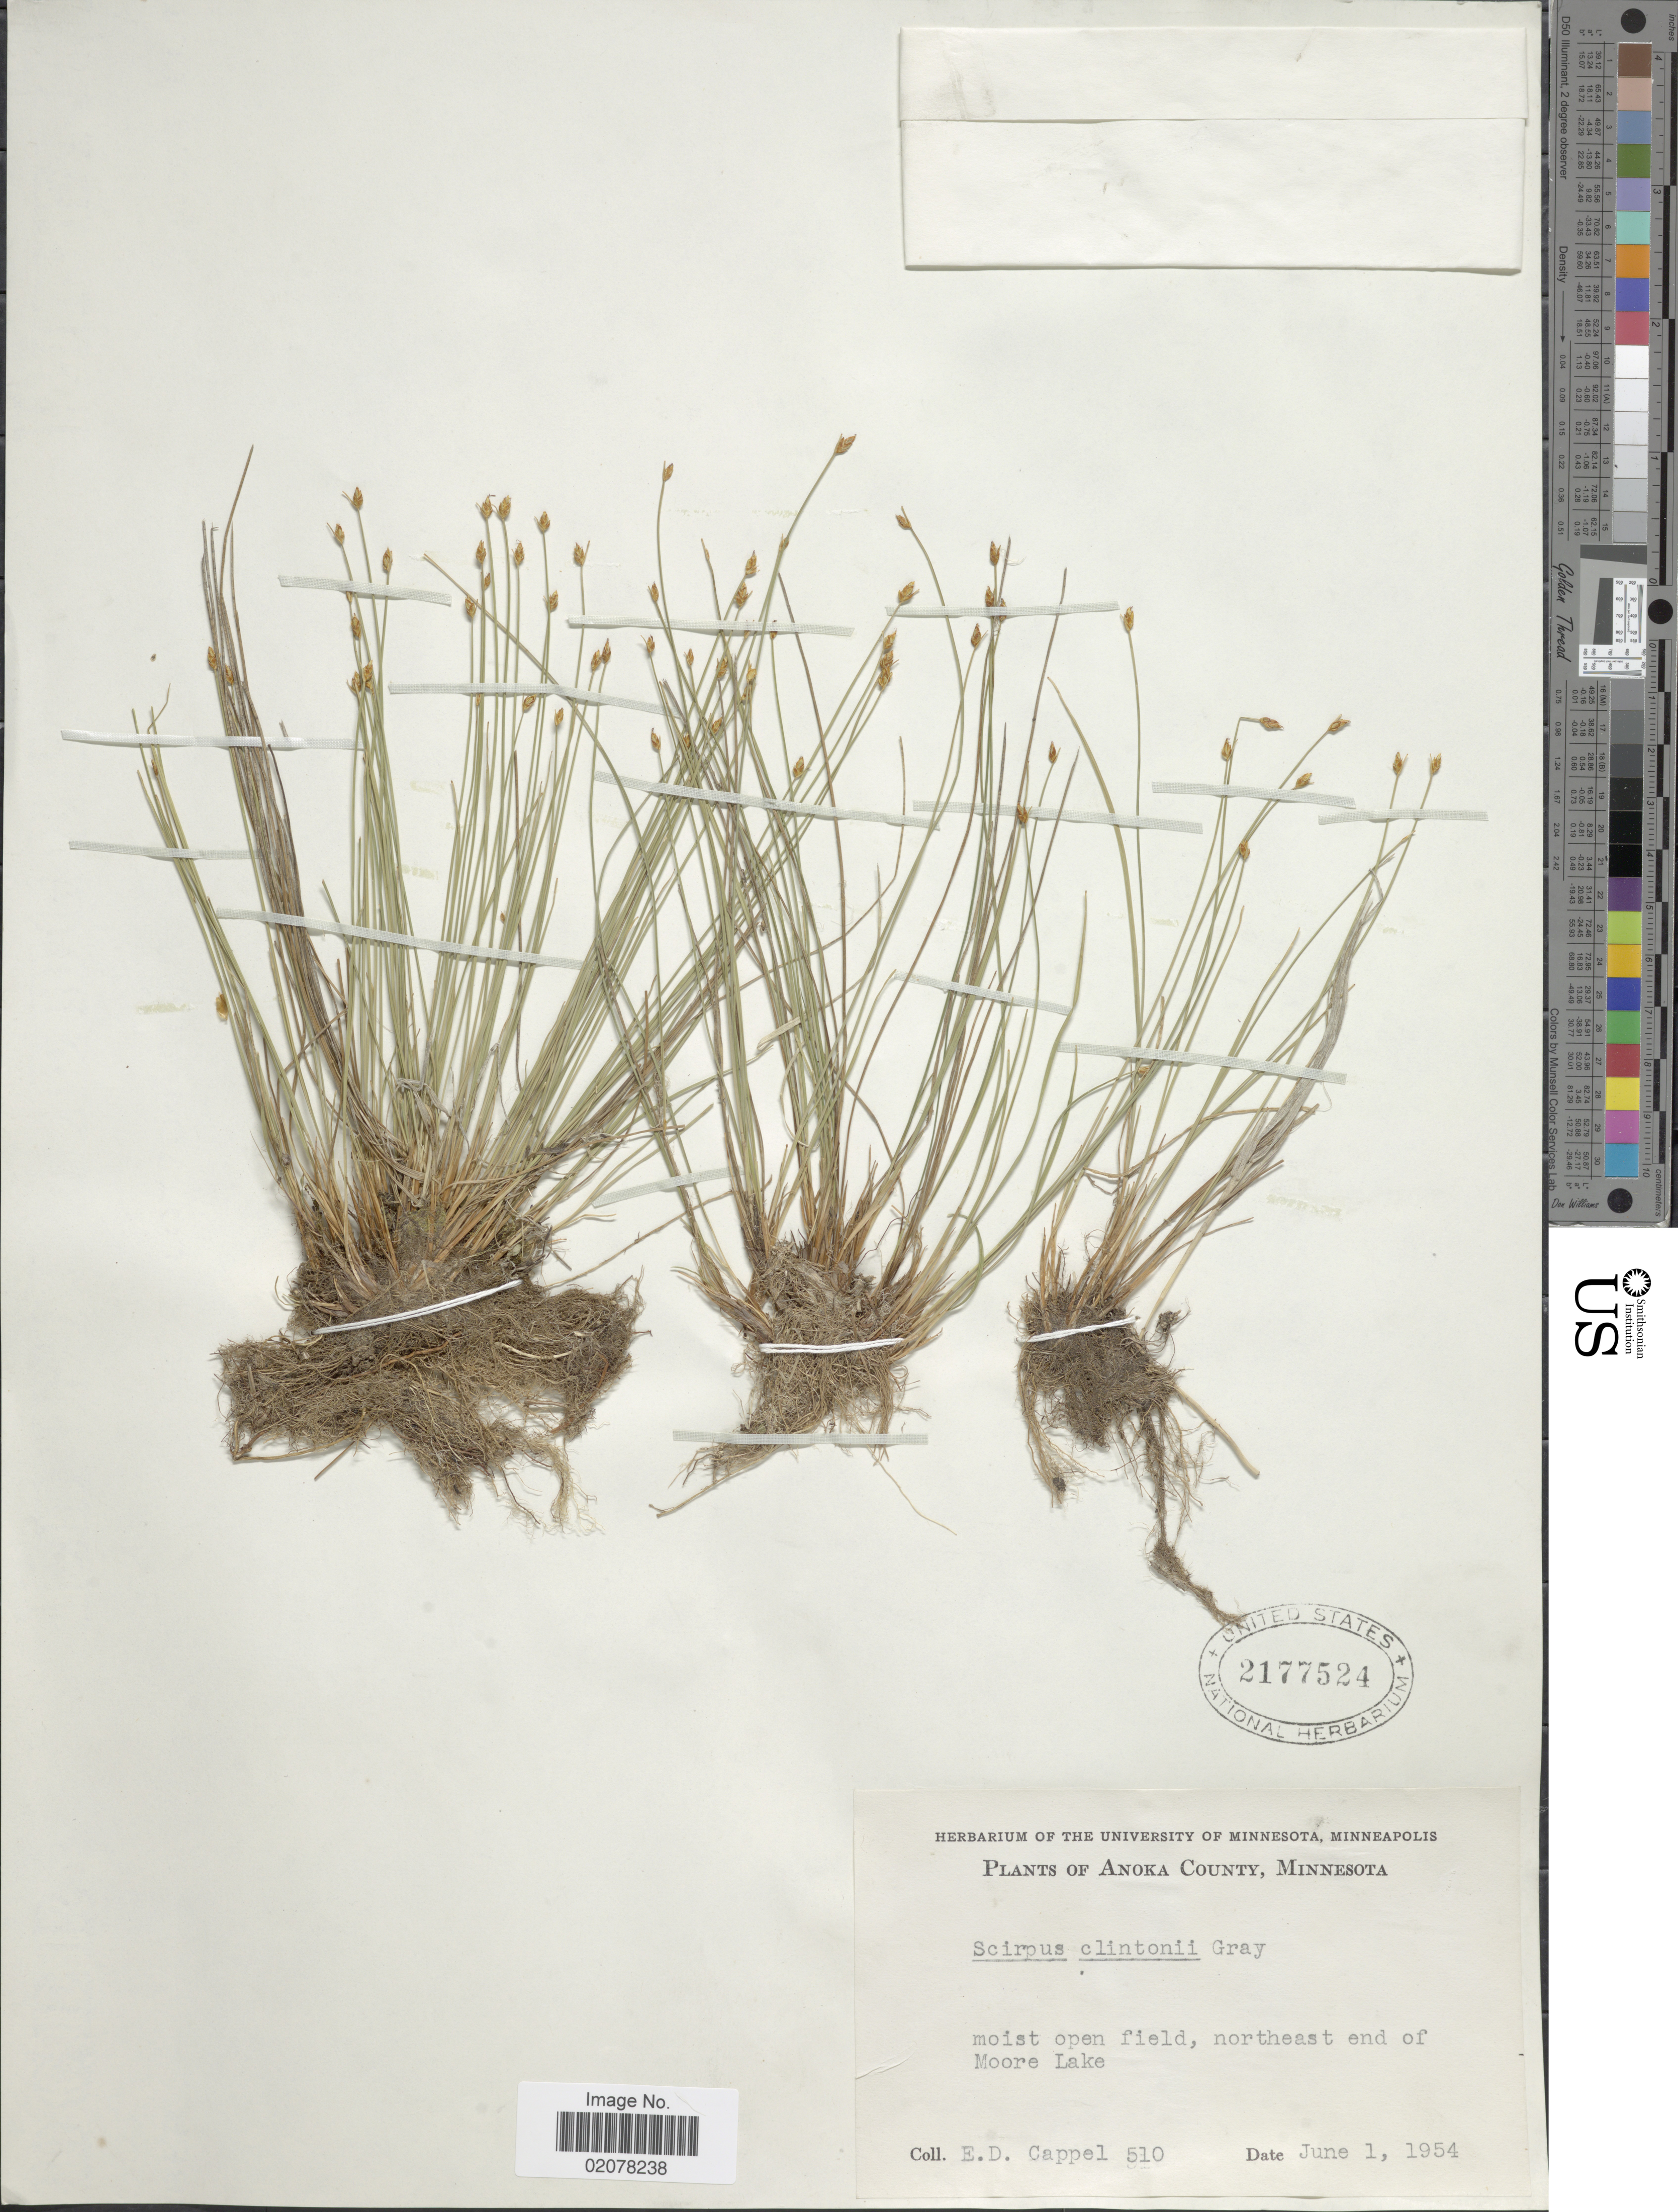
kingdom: Plantae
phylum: Tracheophyta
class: Liliopsida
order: Poales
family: Cyperaceae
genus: Trichophorum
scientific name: Trichophorum clintonii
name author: (A. Gray) S.G. Sm.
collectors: E. Cappel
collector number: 510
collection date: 1954-06-01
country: United States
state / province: Minnesota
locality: Anoka County, moist open field, northeast of Moore Lake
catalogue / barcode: US 2177524